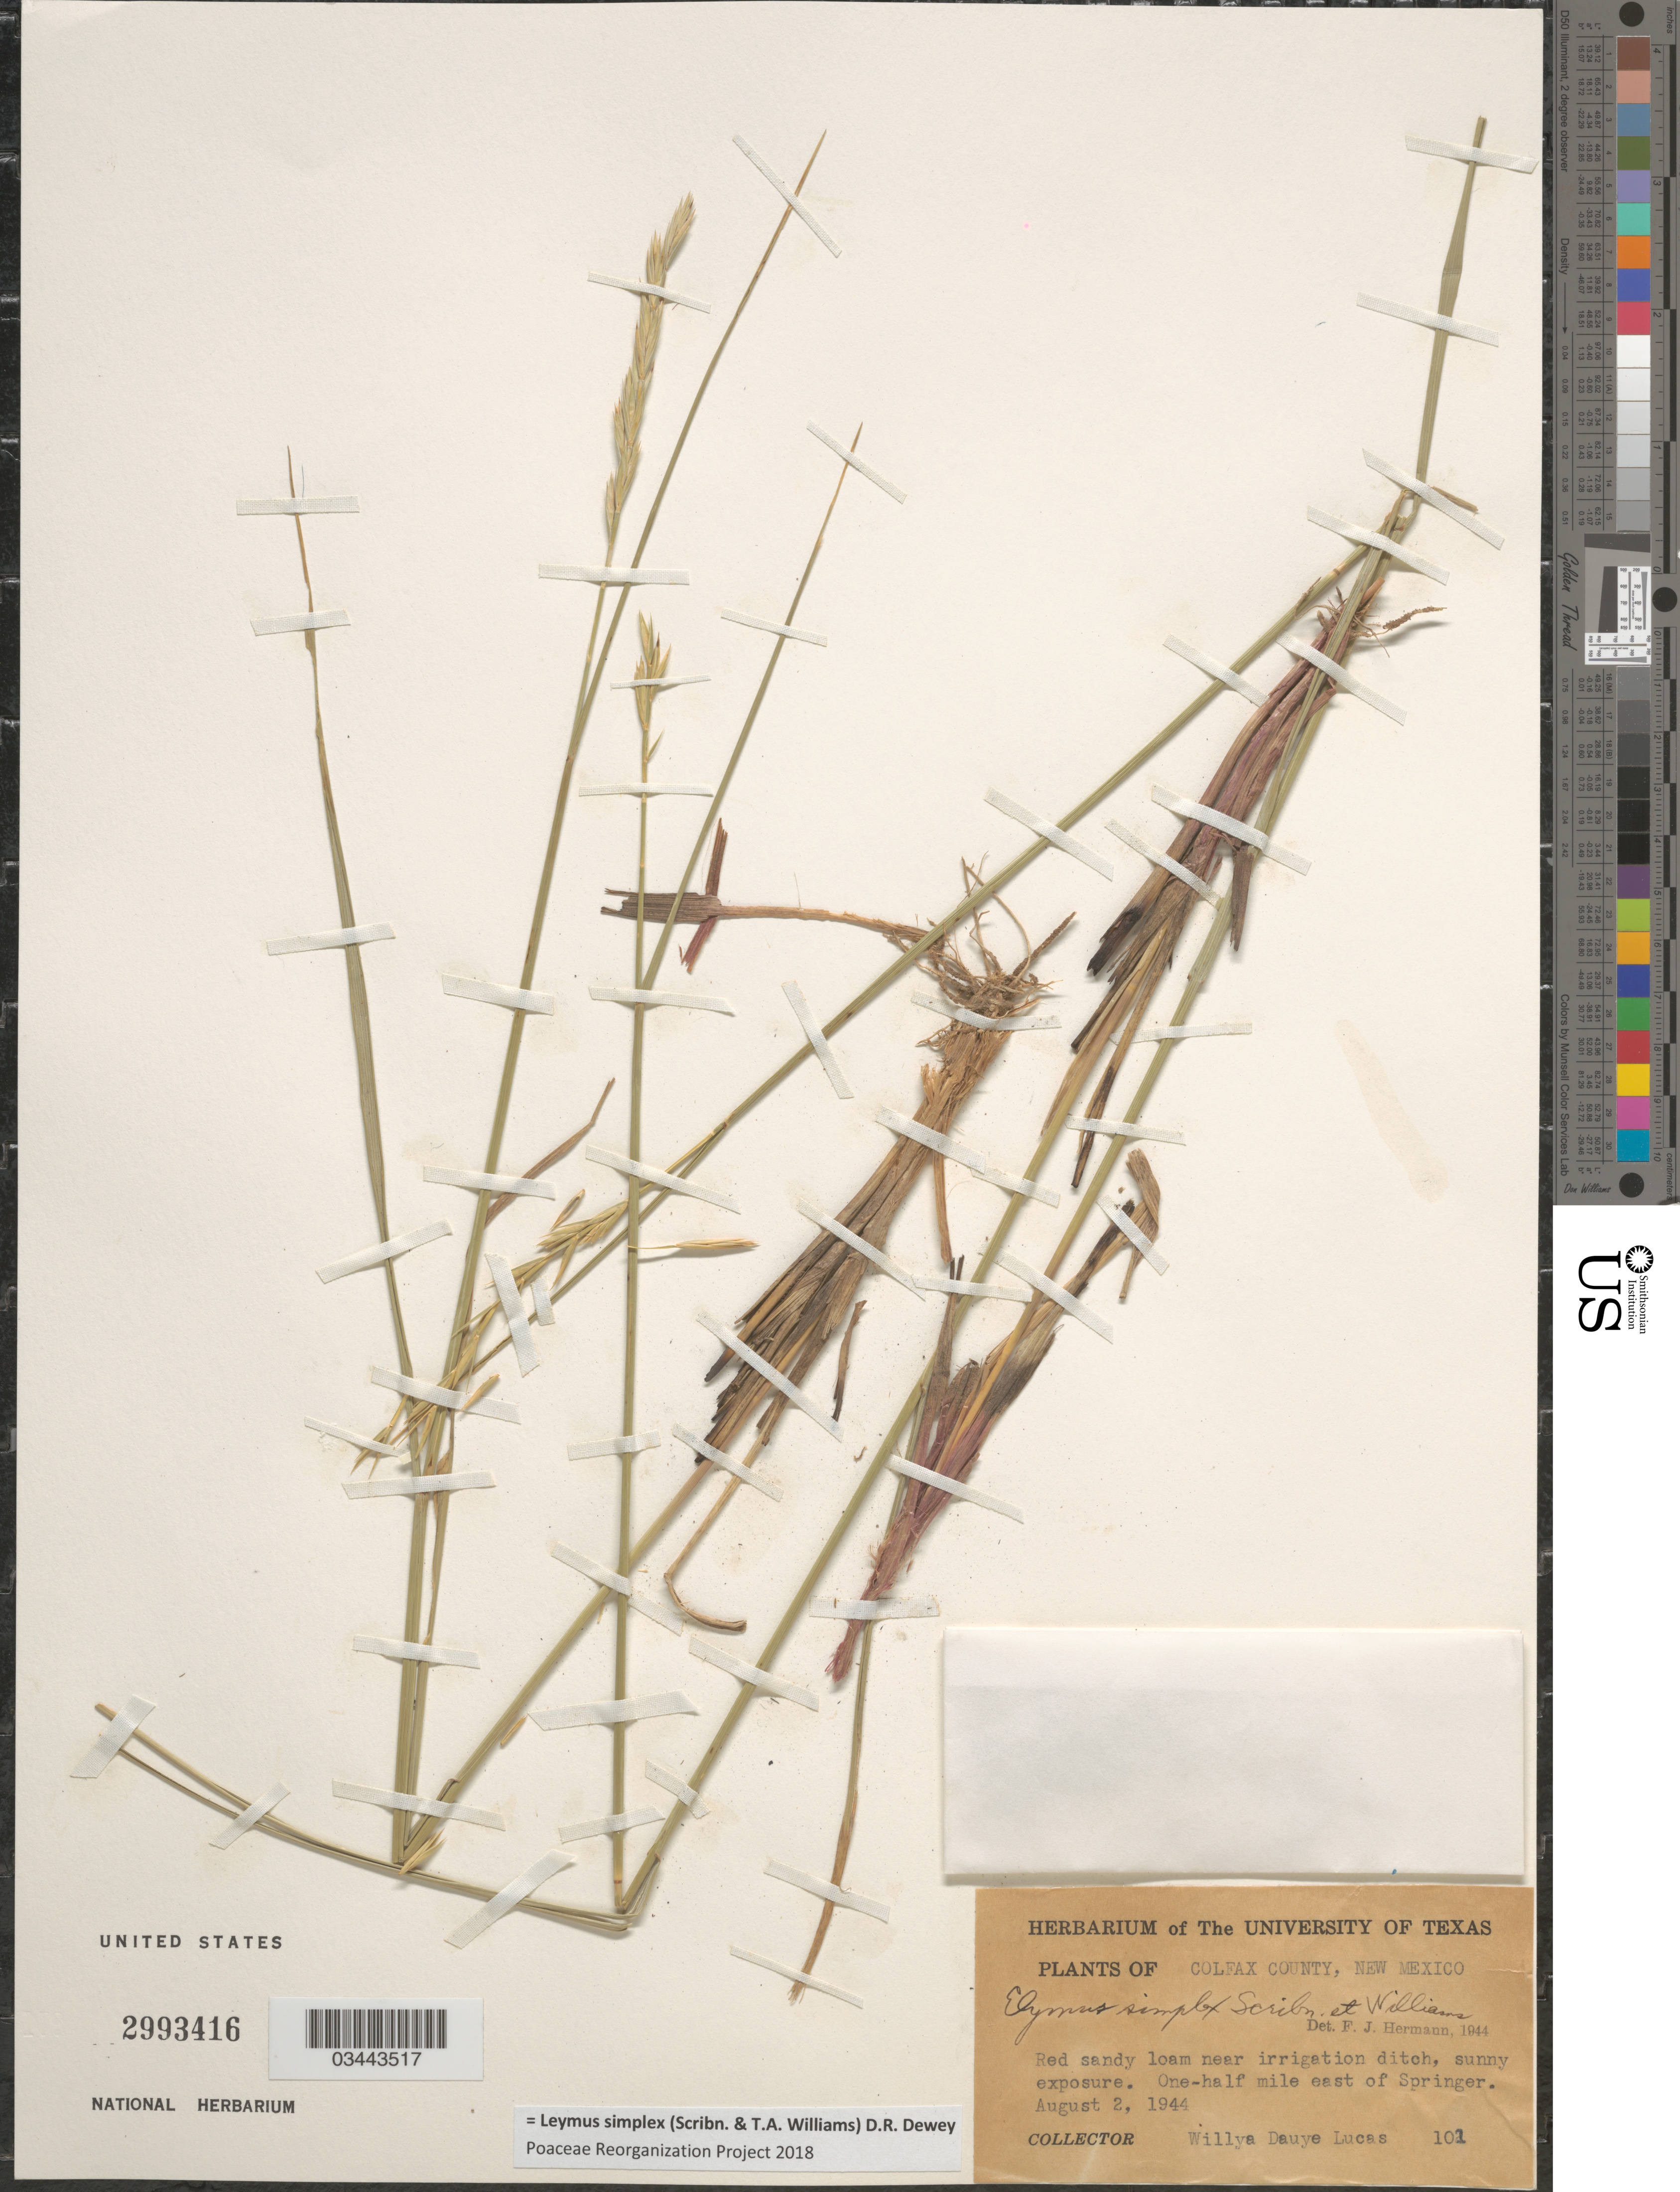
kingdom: Plantae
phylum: Tracheophyta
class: Liliopsida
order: Poales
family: Poaceae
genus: Leymus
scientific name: Leymus simplex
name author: (Scribn. & T.A. Williams) Dewey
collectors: W. Lucas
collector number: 101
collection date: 1944-08-02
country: United States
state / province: New Mexico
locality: Colfax County. One-half mile east of Springer.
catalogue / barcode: US 2993416